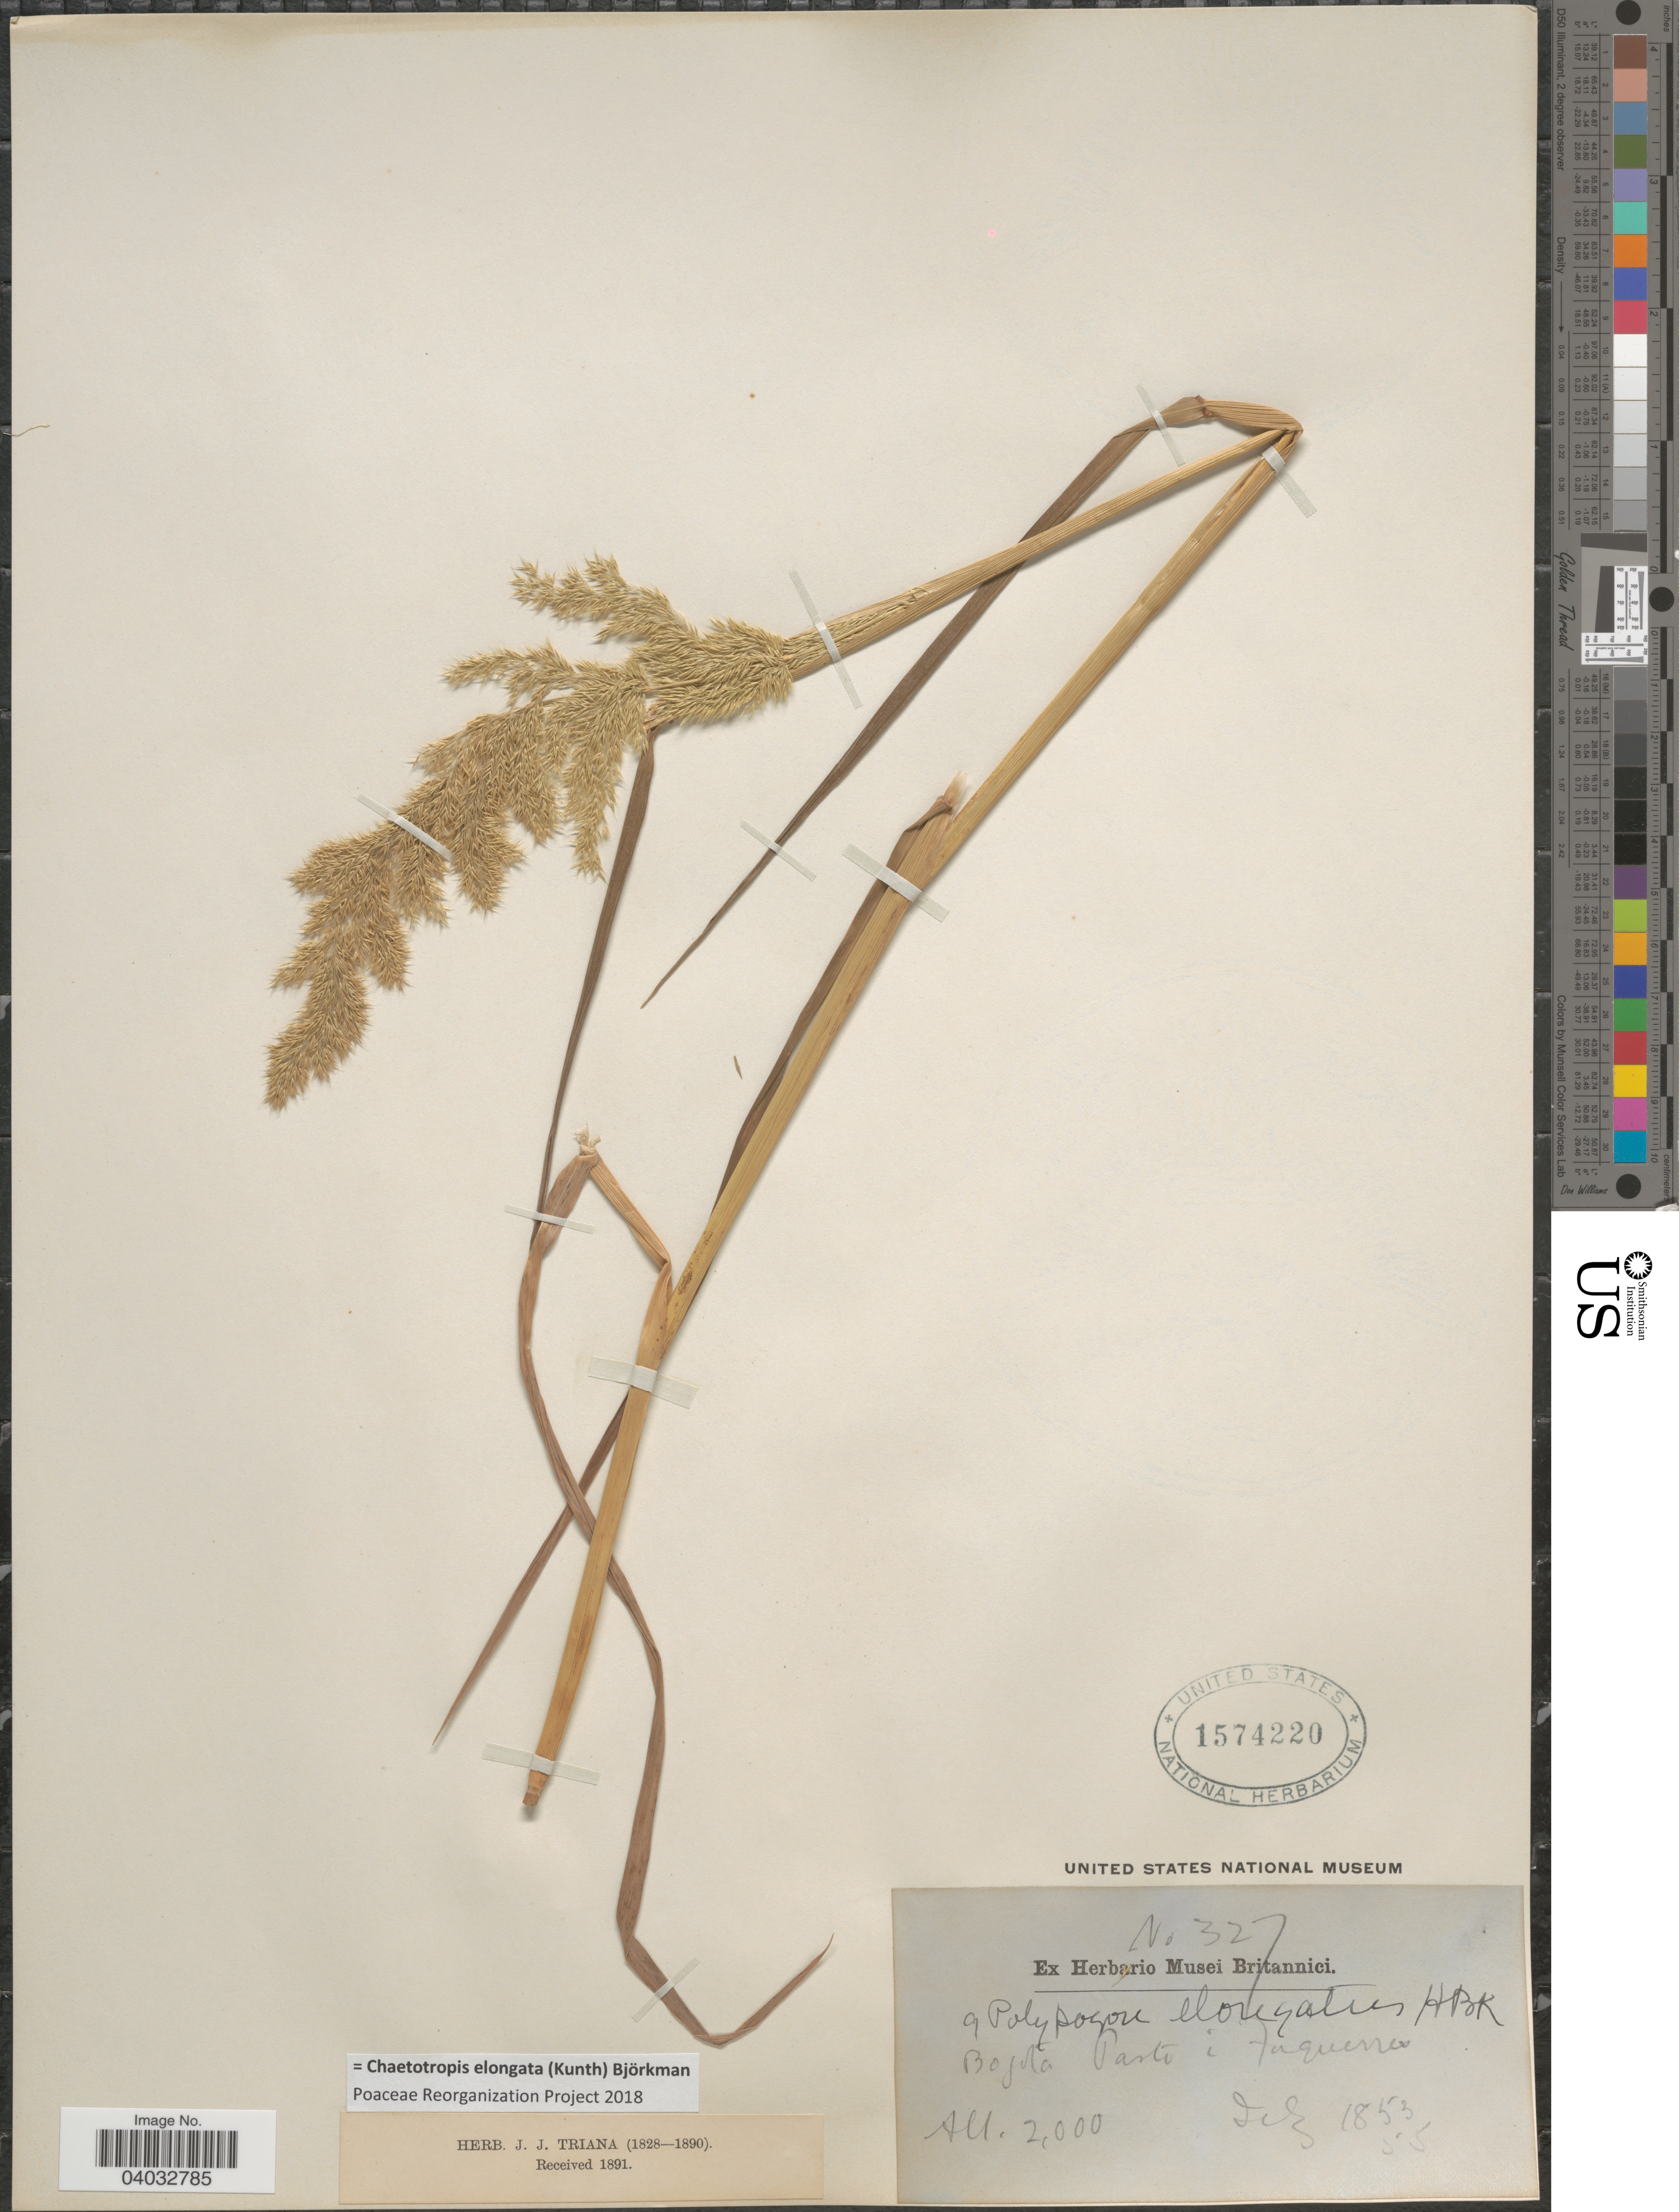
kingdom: Plantae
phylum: Tracheophyta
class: Liliopsida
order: Poales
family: Poaceae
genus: Chaetotropis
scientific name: Chaetotropis elongata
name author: (Kunth) Björkman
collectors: ex herb. Musei Britannici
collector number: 327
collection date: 1853-12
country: Colombia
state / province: Bogota D.C.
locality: Bogota Pasto i Faquerres.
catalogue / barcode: US 1574220